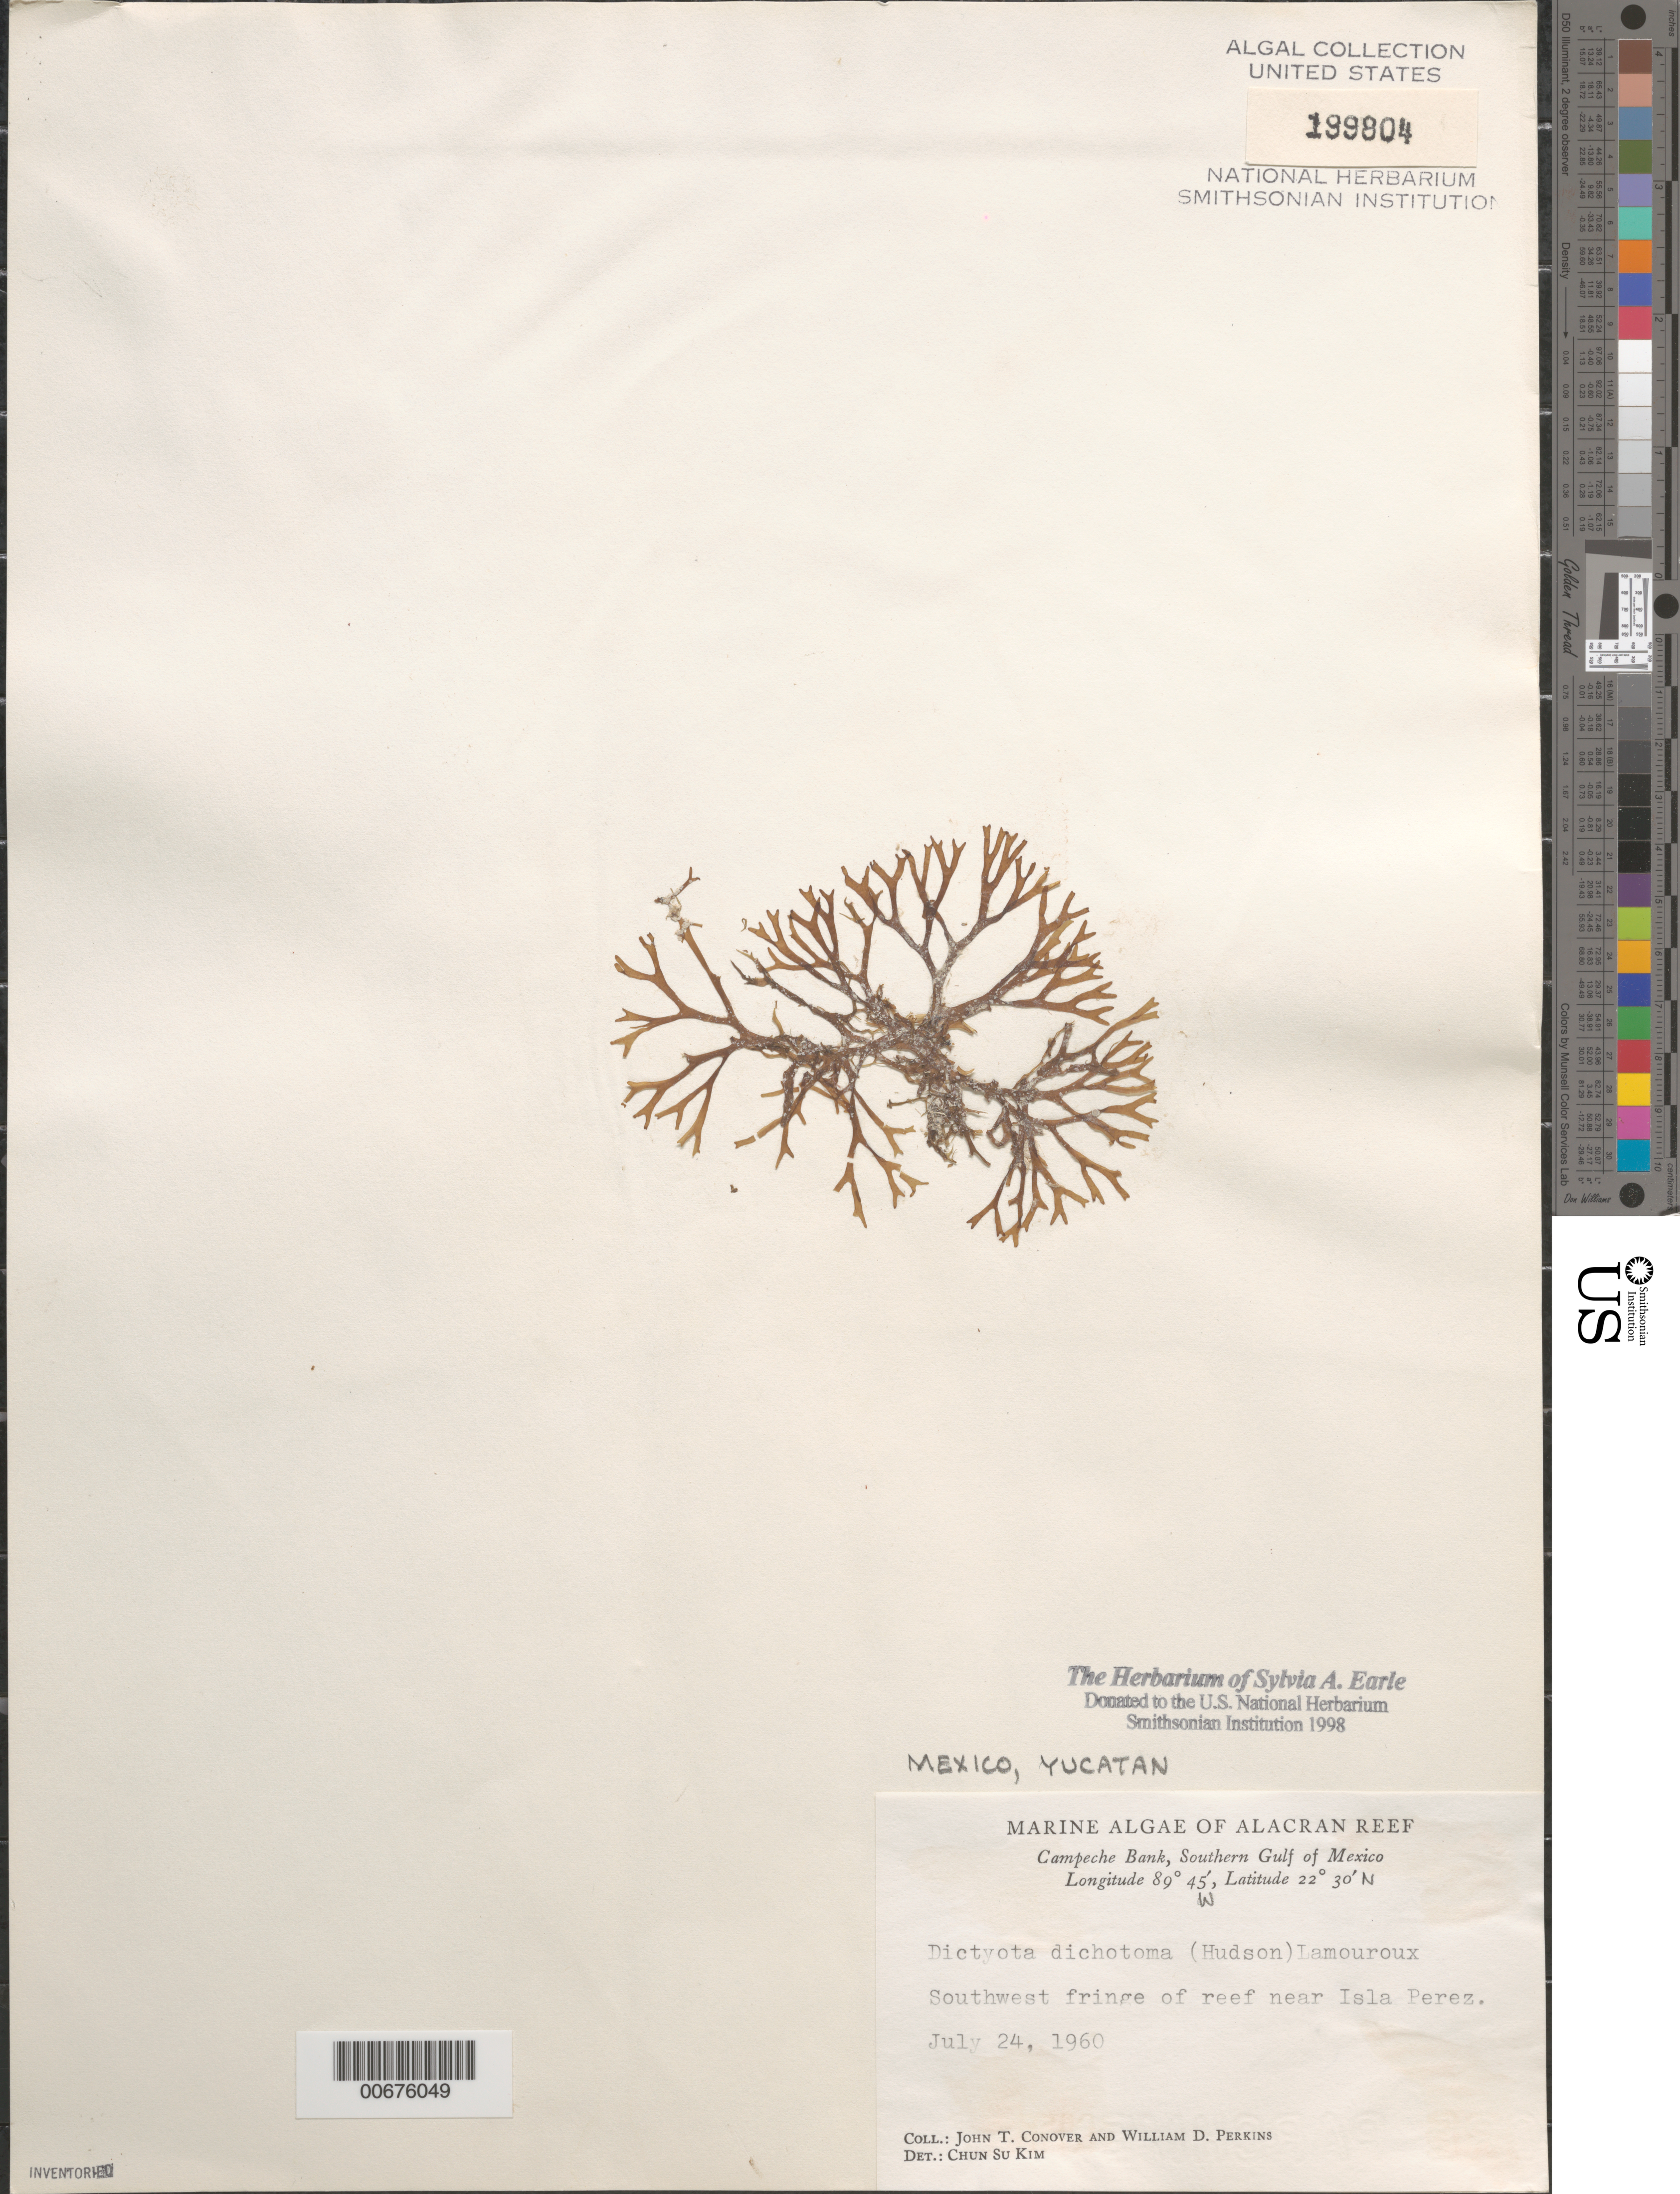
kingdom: Chromista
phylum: Ochrophyta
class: Phaeophyceae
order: Dictyotales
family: Dictyotaceae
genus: Dictyota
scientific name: Dictyota dichotoma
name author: (Huds.) J.V.Lamouroux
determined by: Kim, Chun Su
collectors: J. T. Conover & W. D. Perkins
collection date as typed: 24 Jul 1960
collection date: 1960-07-24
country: Mexico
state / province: Yucatan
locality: Alacran Reef, near Isla Perez, Campeche Bank, southern Gulf of Mexico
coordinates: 22 30' N, 84 45' W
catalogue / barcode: US 199804